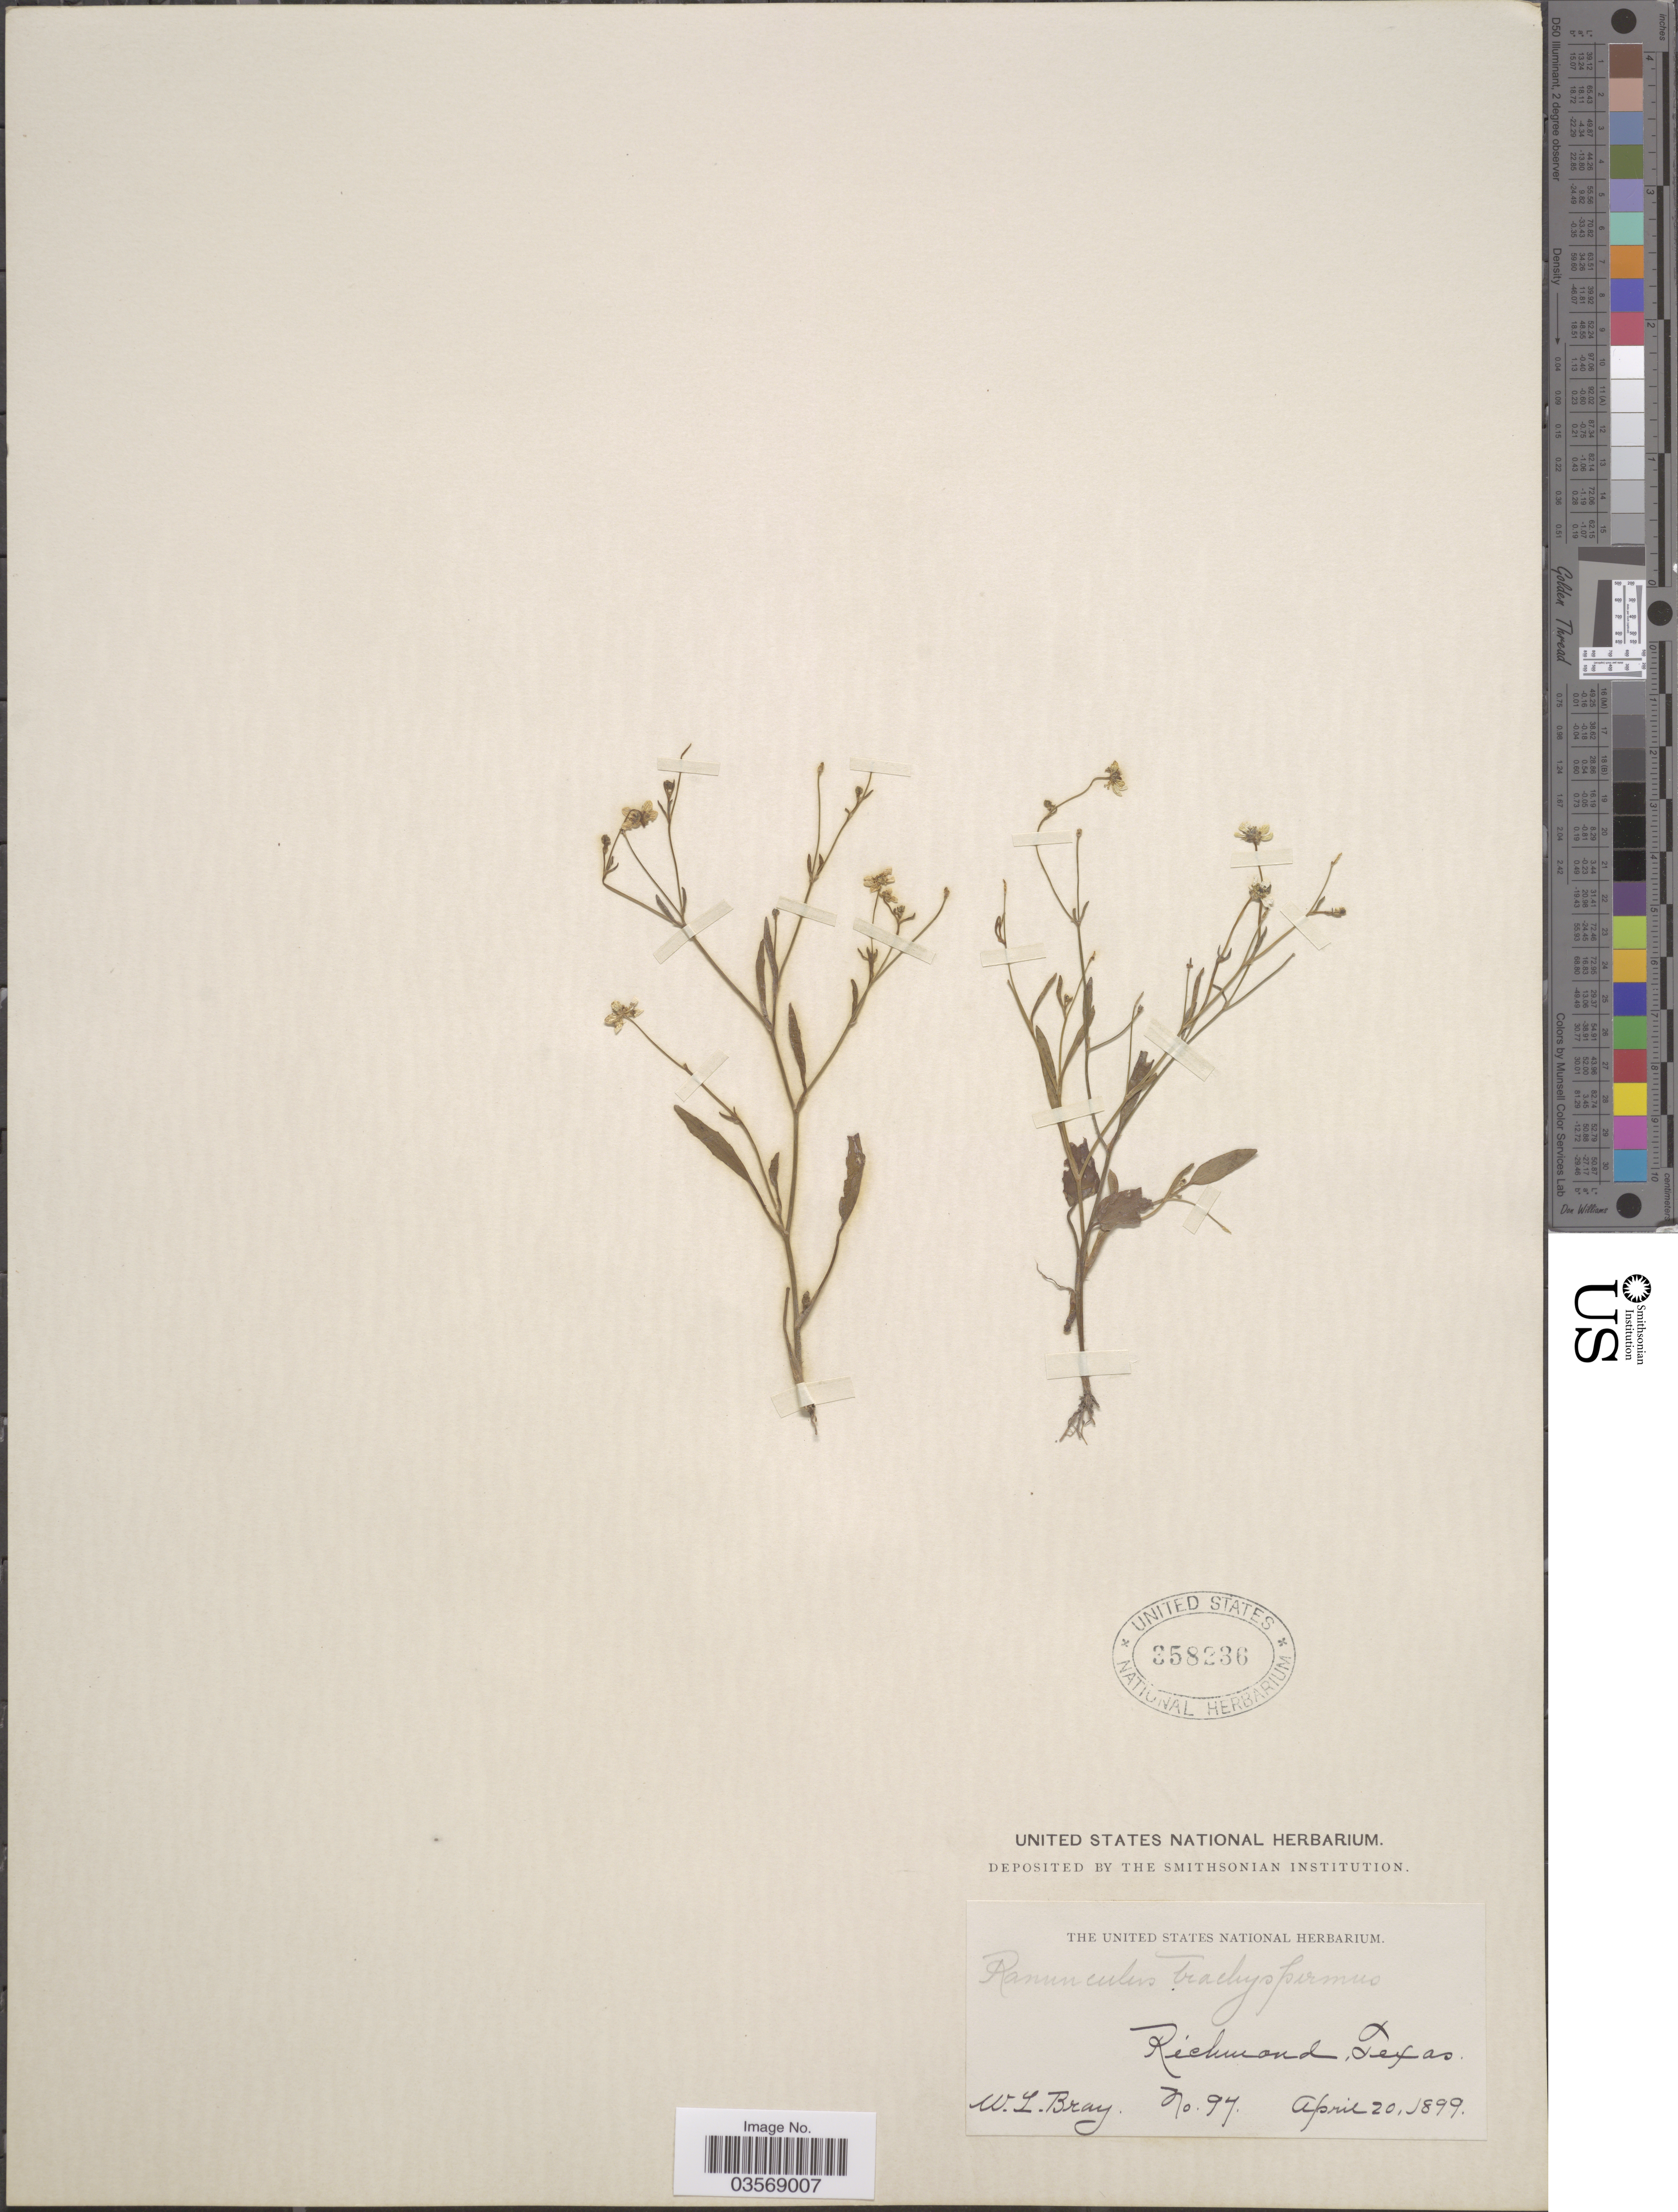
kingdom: Plantae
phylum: Tracheophyta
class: Magnoliopsida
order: Ranunculales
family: Ranunculaceae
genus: Ranunculus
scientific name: Ranunculus pusillus var. angustifolius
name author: (Engelm.) L.D. Benson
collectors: W. L. Bray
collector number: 97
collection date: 1899-04-20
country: United States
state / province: Texas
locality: Richmond.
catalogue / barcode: US 358236